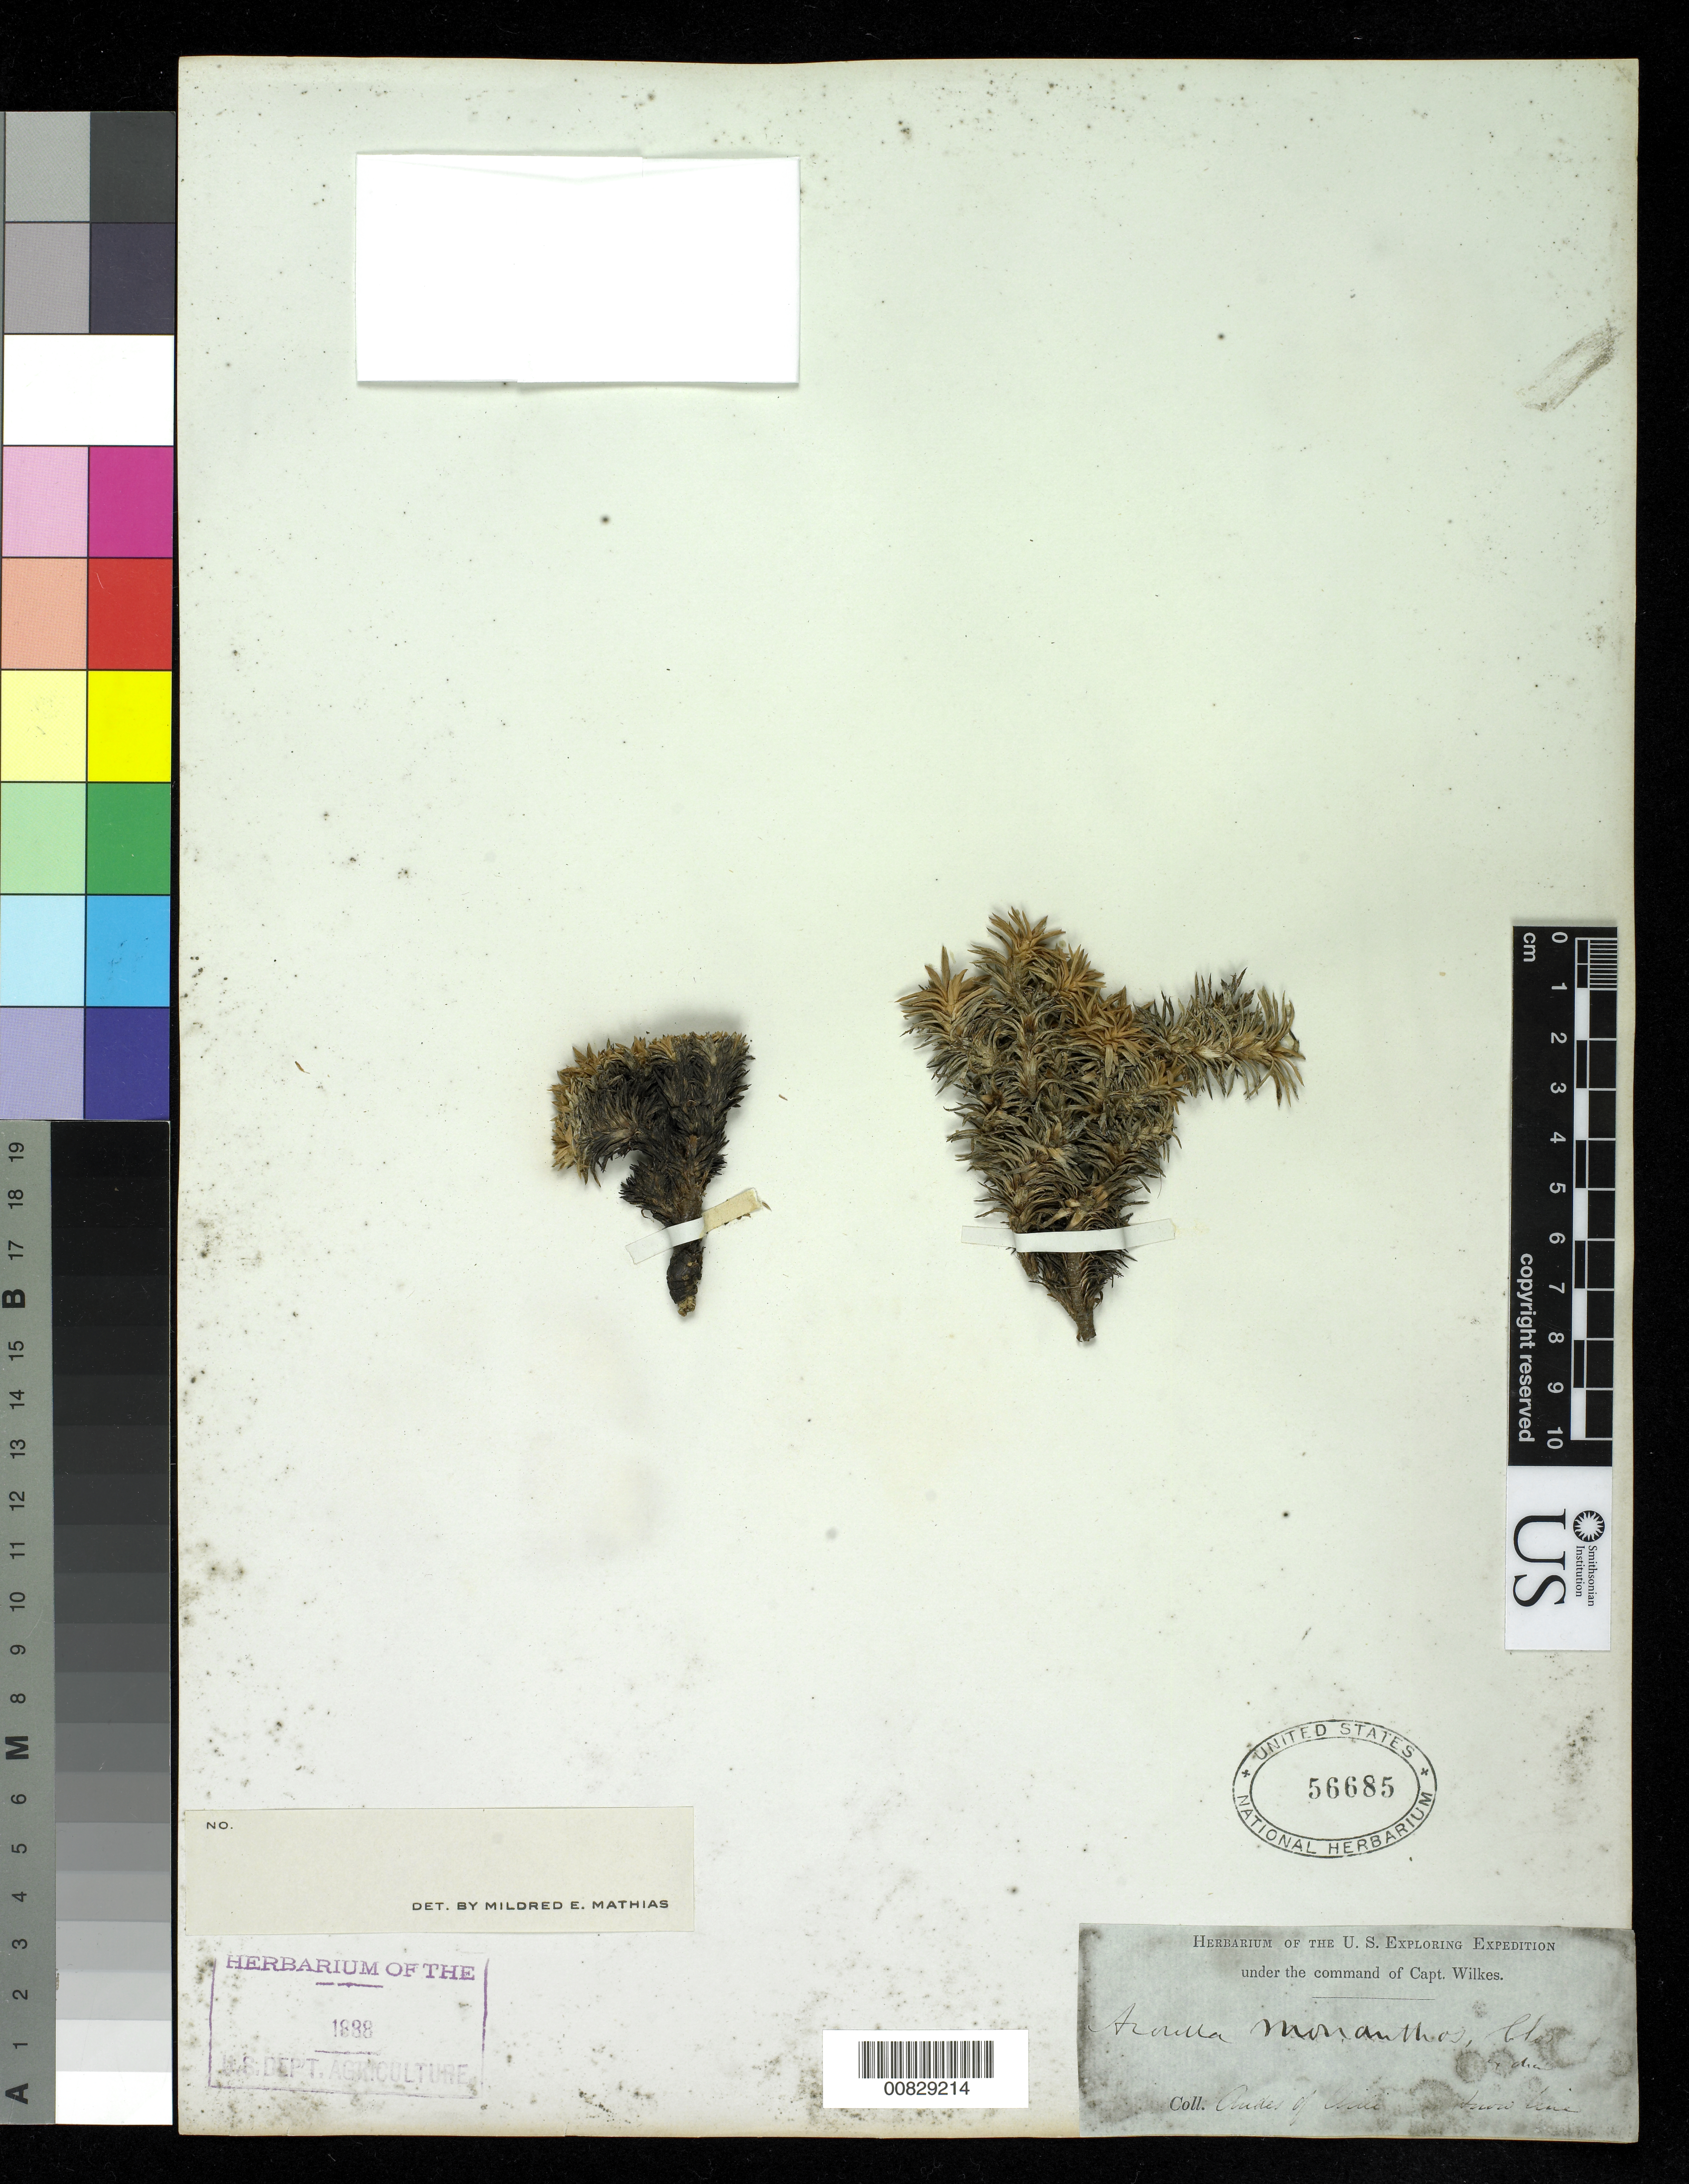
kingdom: Plantae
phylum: Tracheophyta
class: Magnoliopsida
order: Apiales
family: Apiaceae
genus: Azorella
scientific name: Azorella madreporica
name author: Clos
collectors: Wilkes Explor. Exped.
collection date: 1838/1842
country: Chile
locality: Andes of Chile, snow line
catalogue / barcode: US 56685